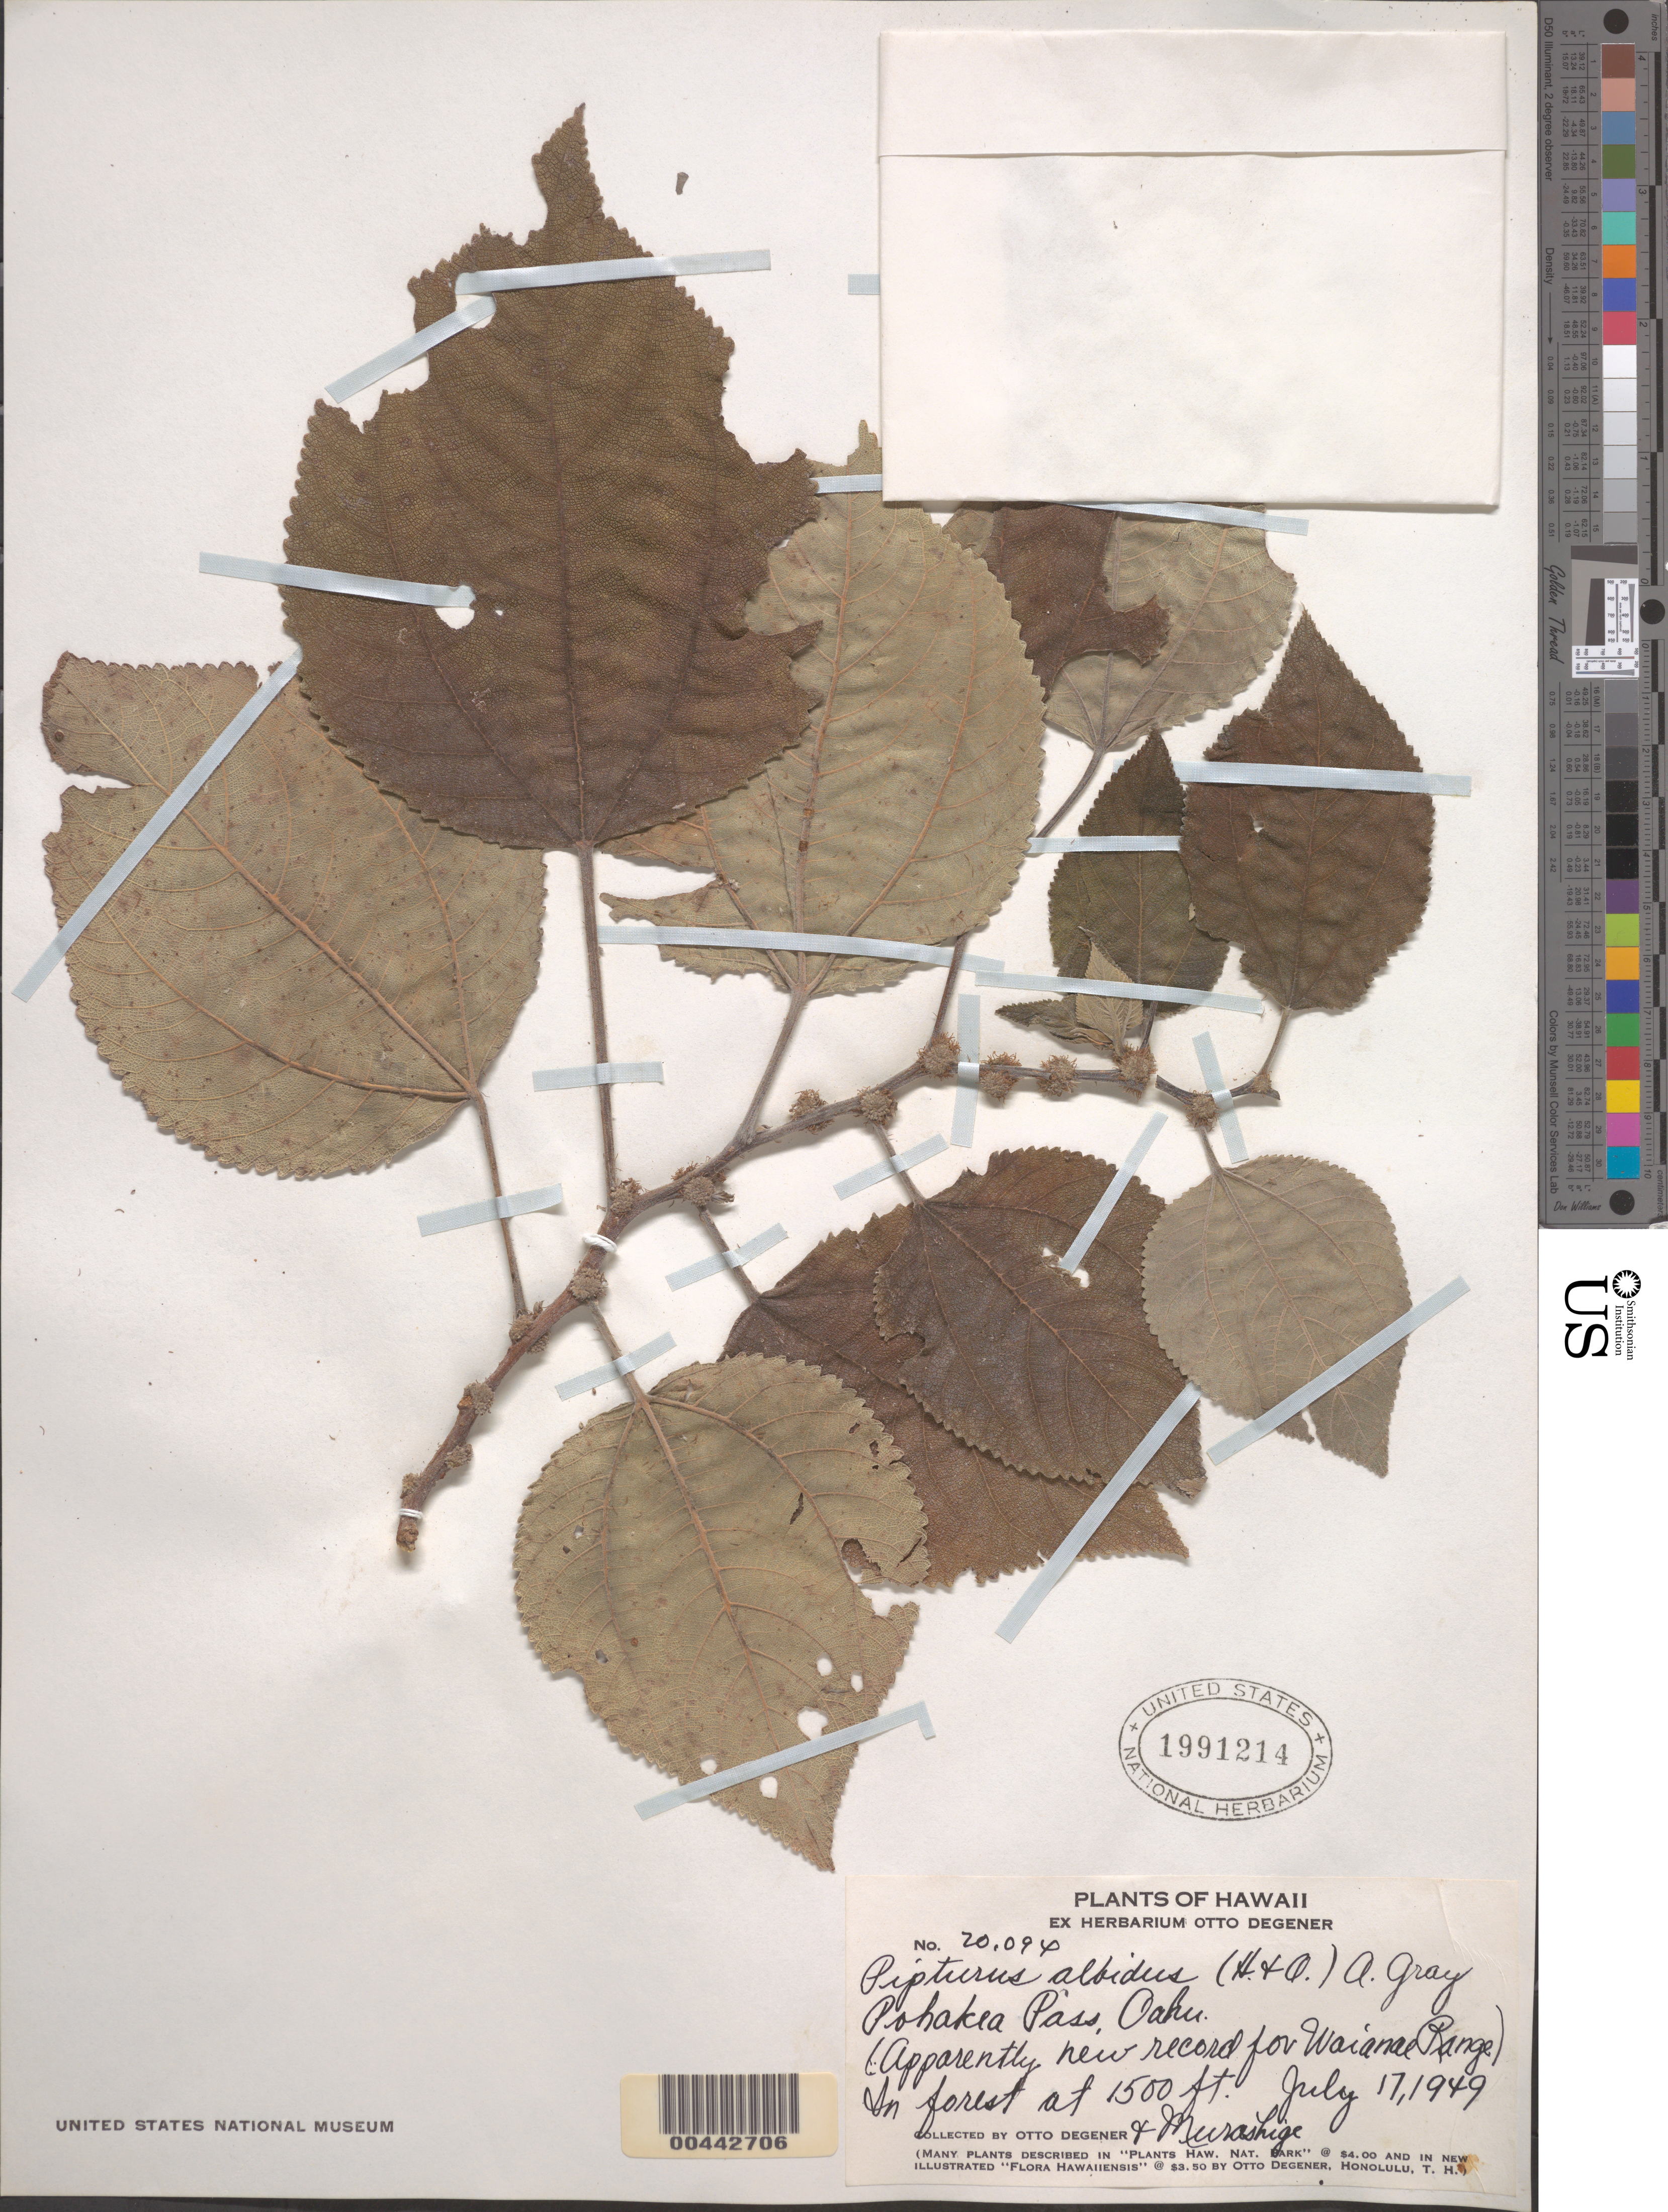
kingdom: Plantae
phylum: Tracheophyta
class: Magnoliopsida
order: Rosales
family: Urticaceae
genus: Pipturus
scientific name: Pipturus albidus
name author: (Hook. & Arn.) A. Gray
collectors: O. Degener & T. Murashige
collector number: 20094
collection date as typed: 17 Jul 1949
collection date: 1949-07-17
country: United States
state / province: Hawaii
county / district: Honolulu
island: Oahu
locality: Pohakea Pass, Waianae Range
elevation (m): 457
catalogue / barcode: US 1991214